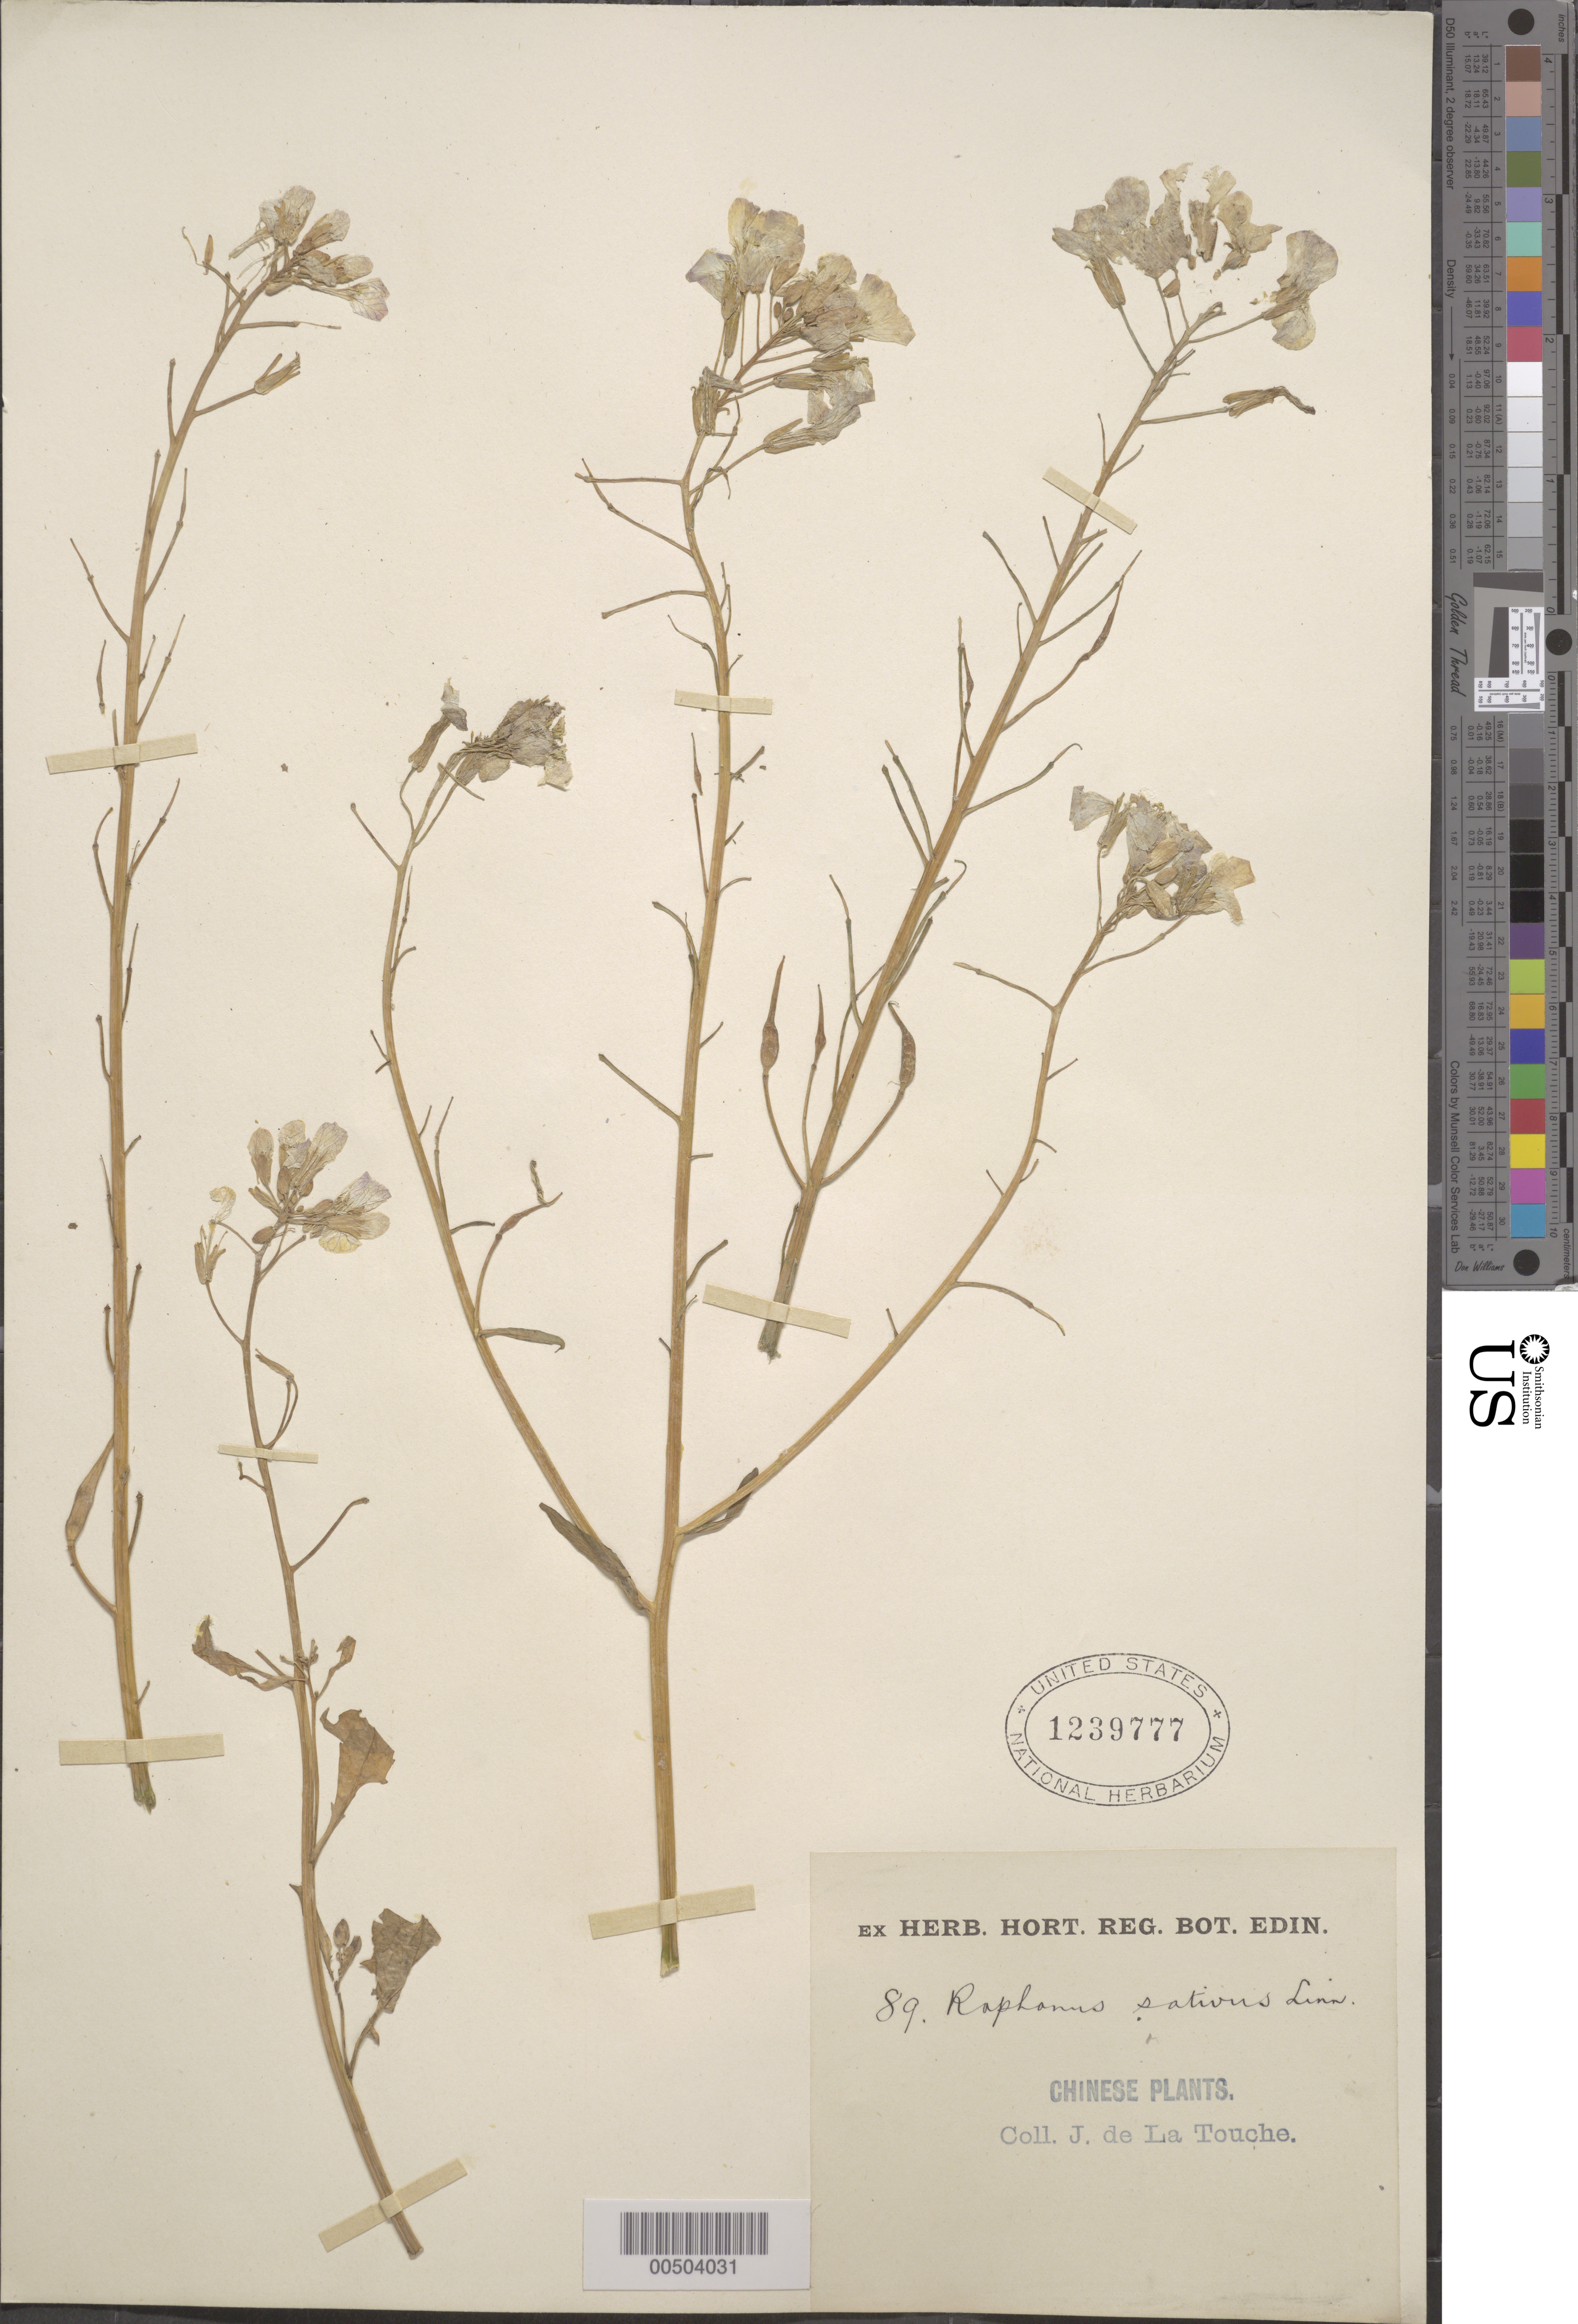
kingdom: Plantae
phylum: Tracheophyta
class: Magnoliopsida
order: Brassicales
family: Brassicaceae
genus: Raphanus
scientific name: Raphanus sativus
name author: L.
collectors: J. de la Touche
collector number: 89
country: China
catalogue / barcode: US 1239777